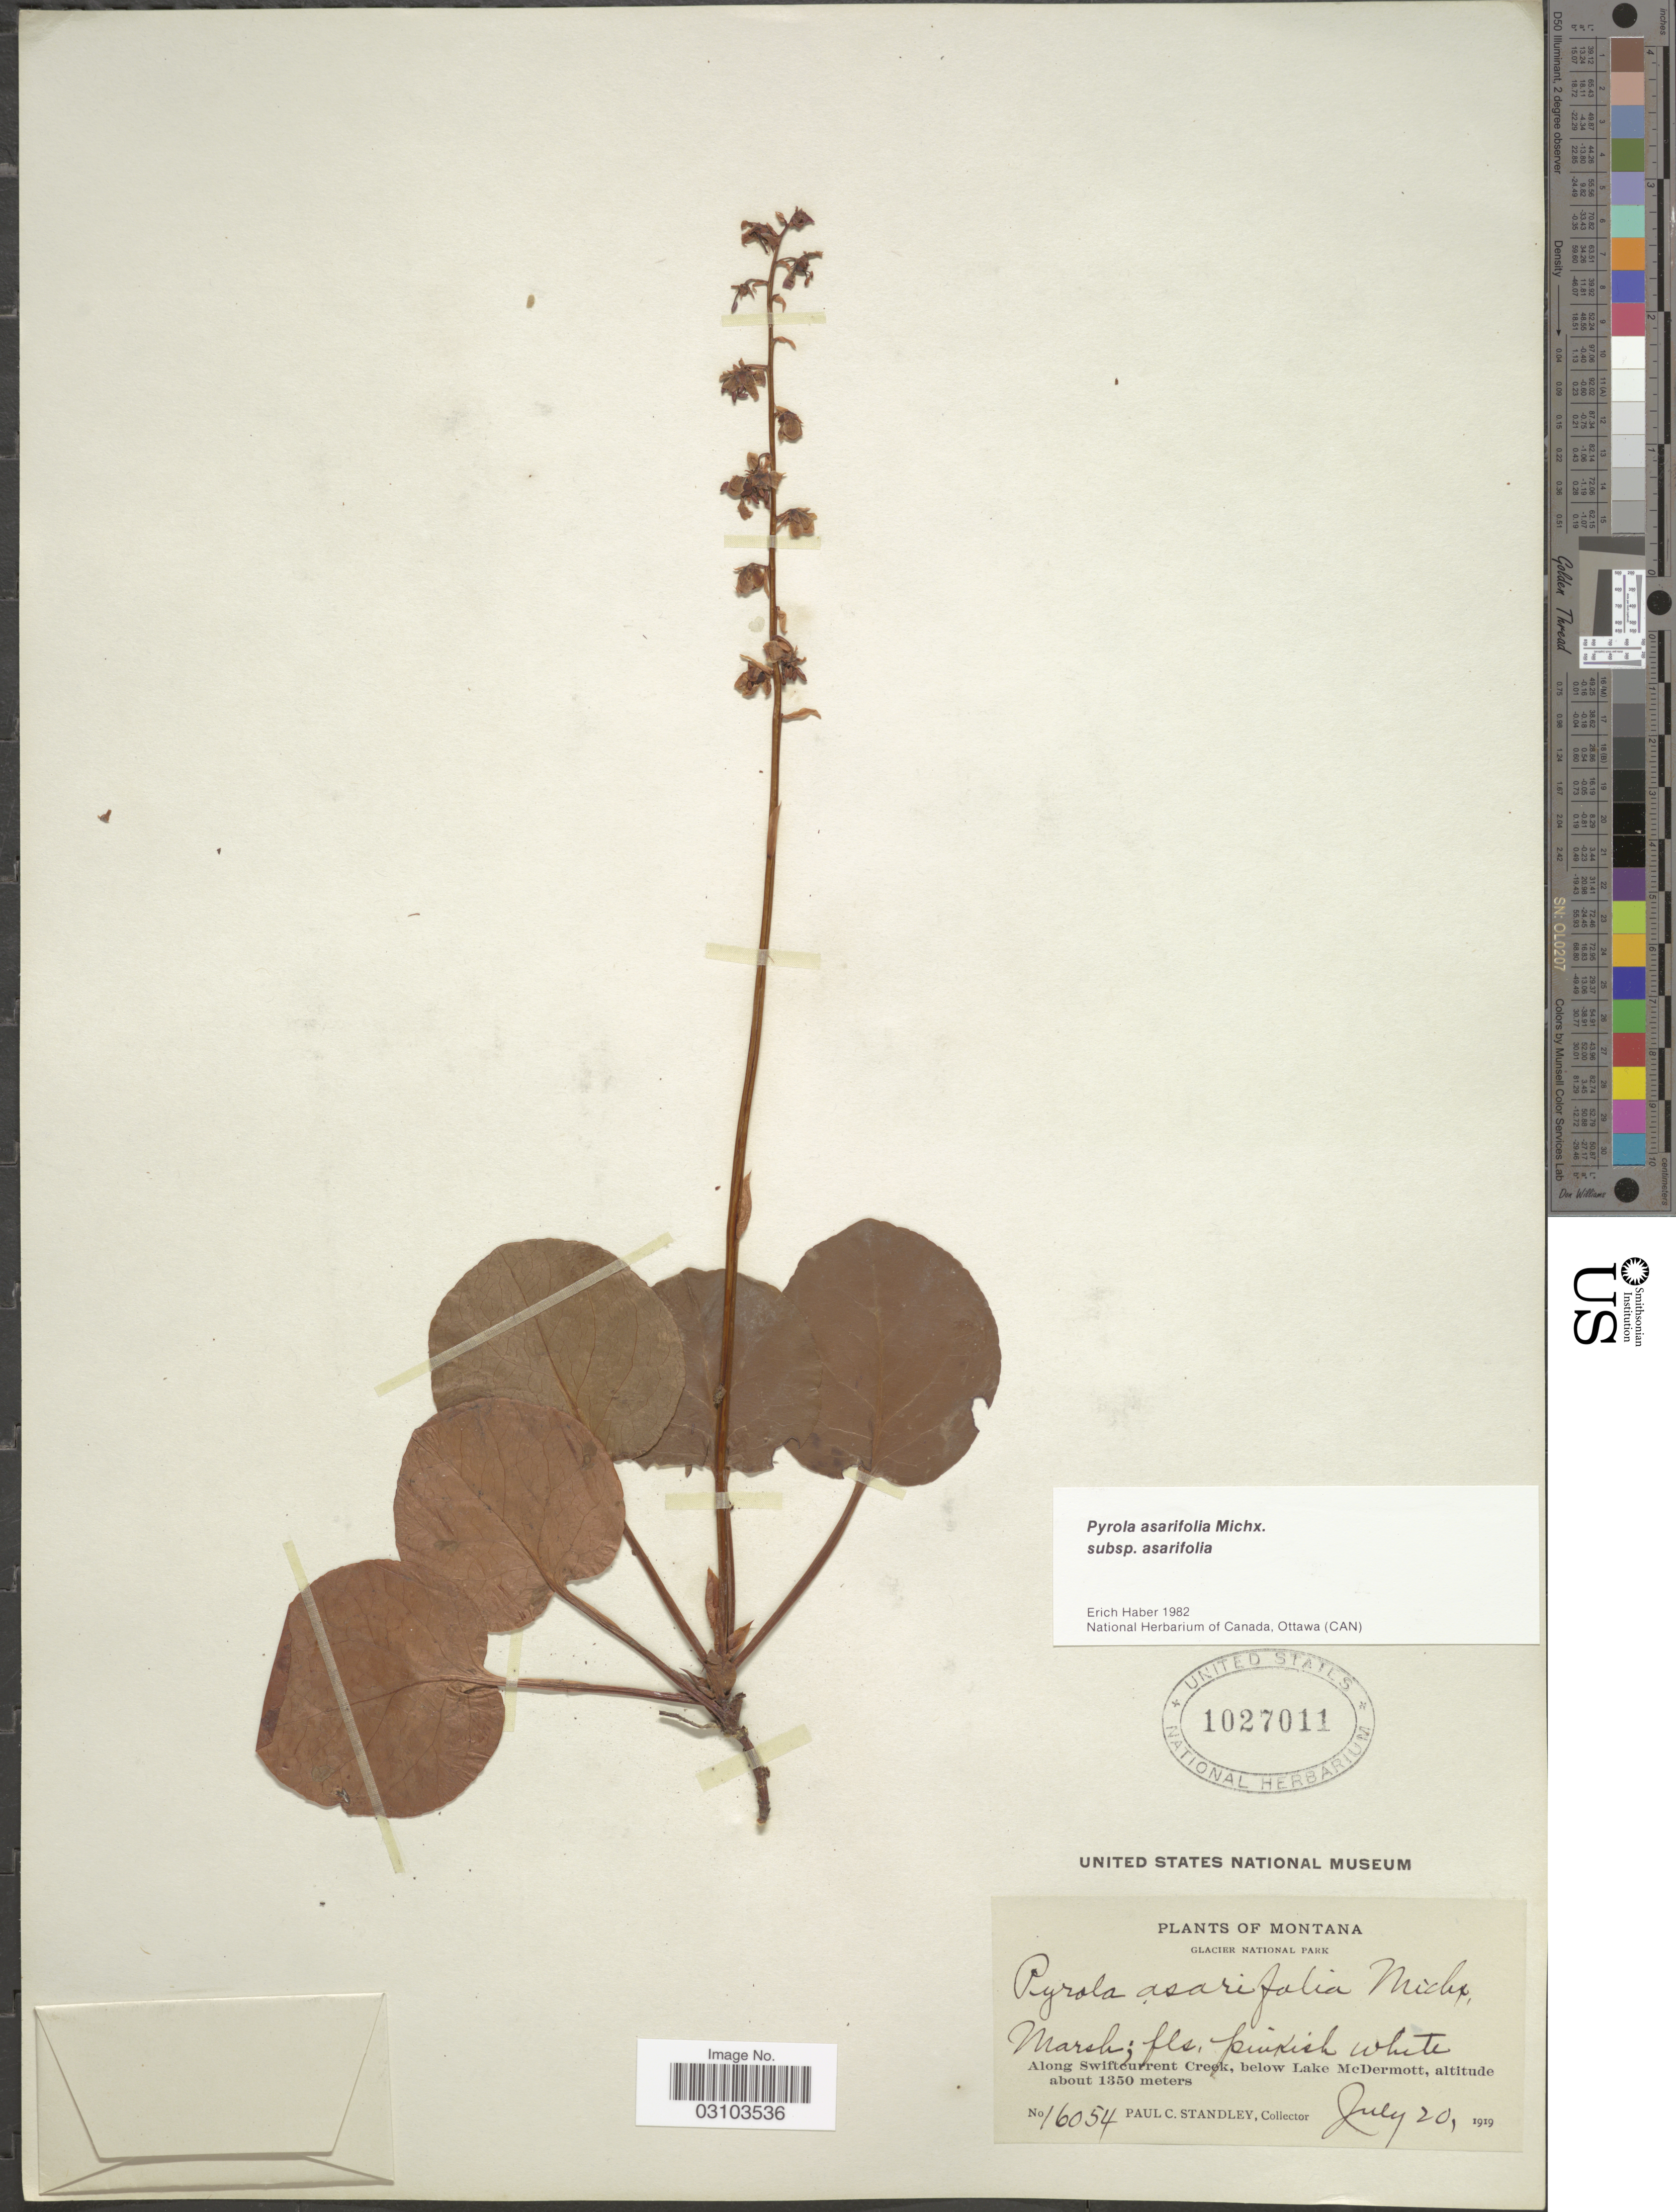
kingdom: Plantae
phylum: Tracheophyta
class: Magnoliopsida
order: Ericales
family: Ericaceae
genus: Pyrola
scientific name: Pyrola asarifolia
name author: Michx.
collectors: P. C. Standley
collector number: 16054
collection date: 1919-07-20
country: United States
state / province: Montana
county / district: Glacier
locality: Glacier National Park, along Swiftcurrent Creek, below Lake McDermott.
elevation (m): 1350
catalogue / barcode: US 1027011